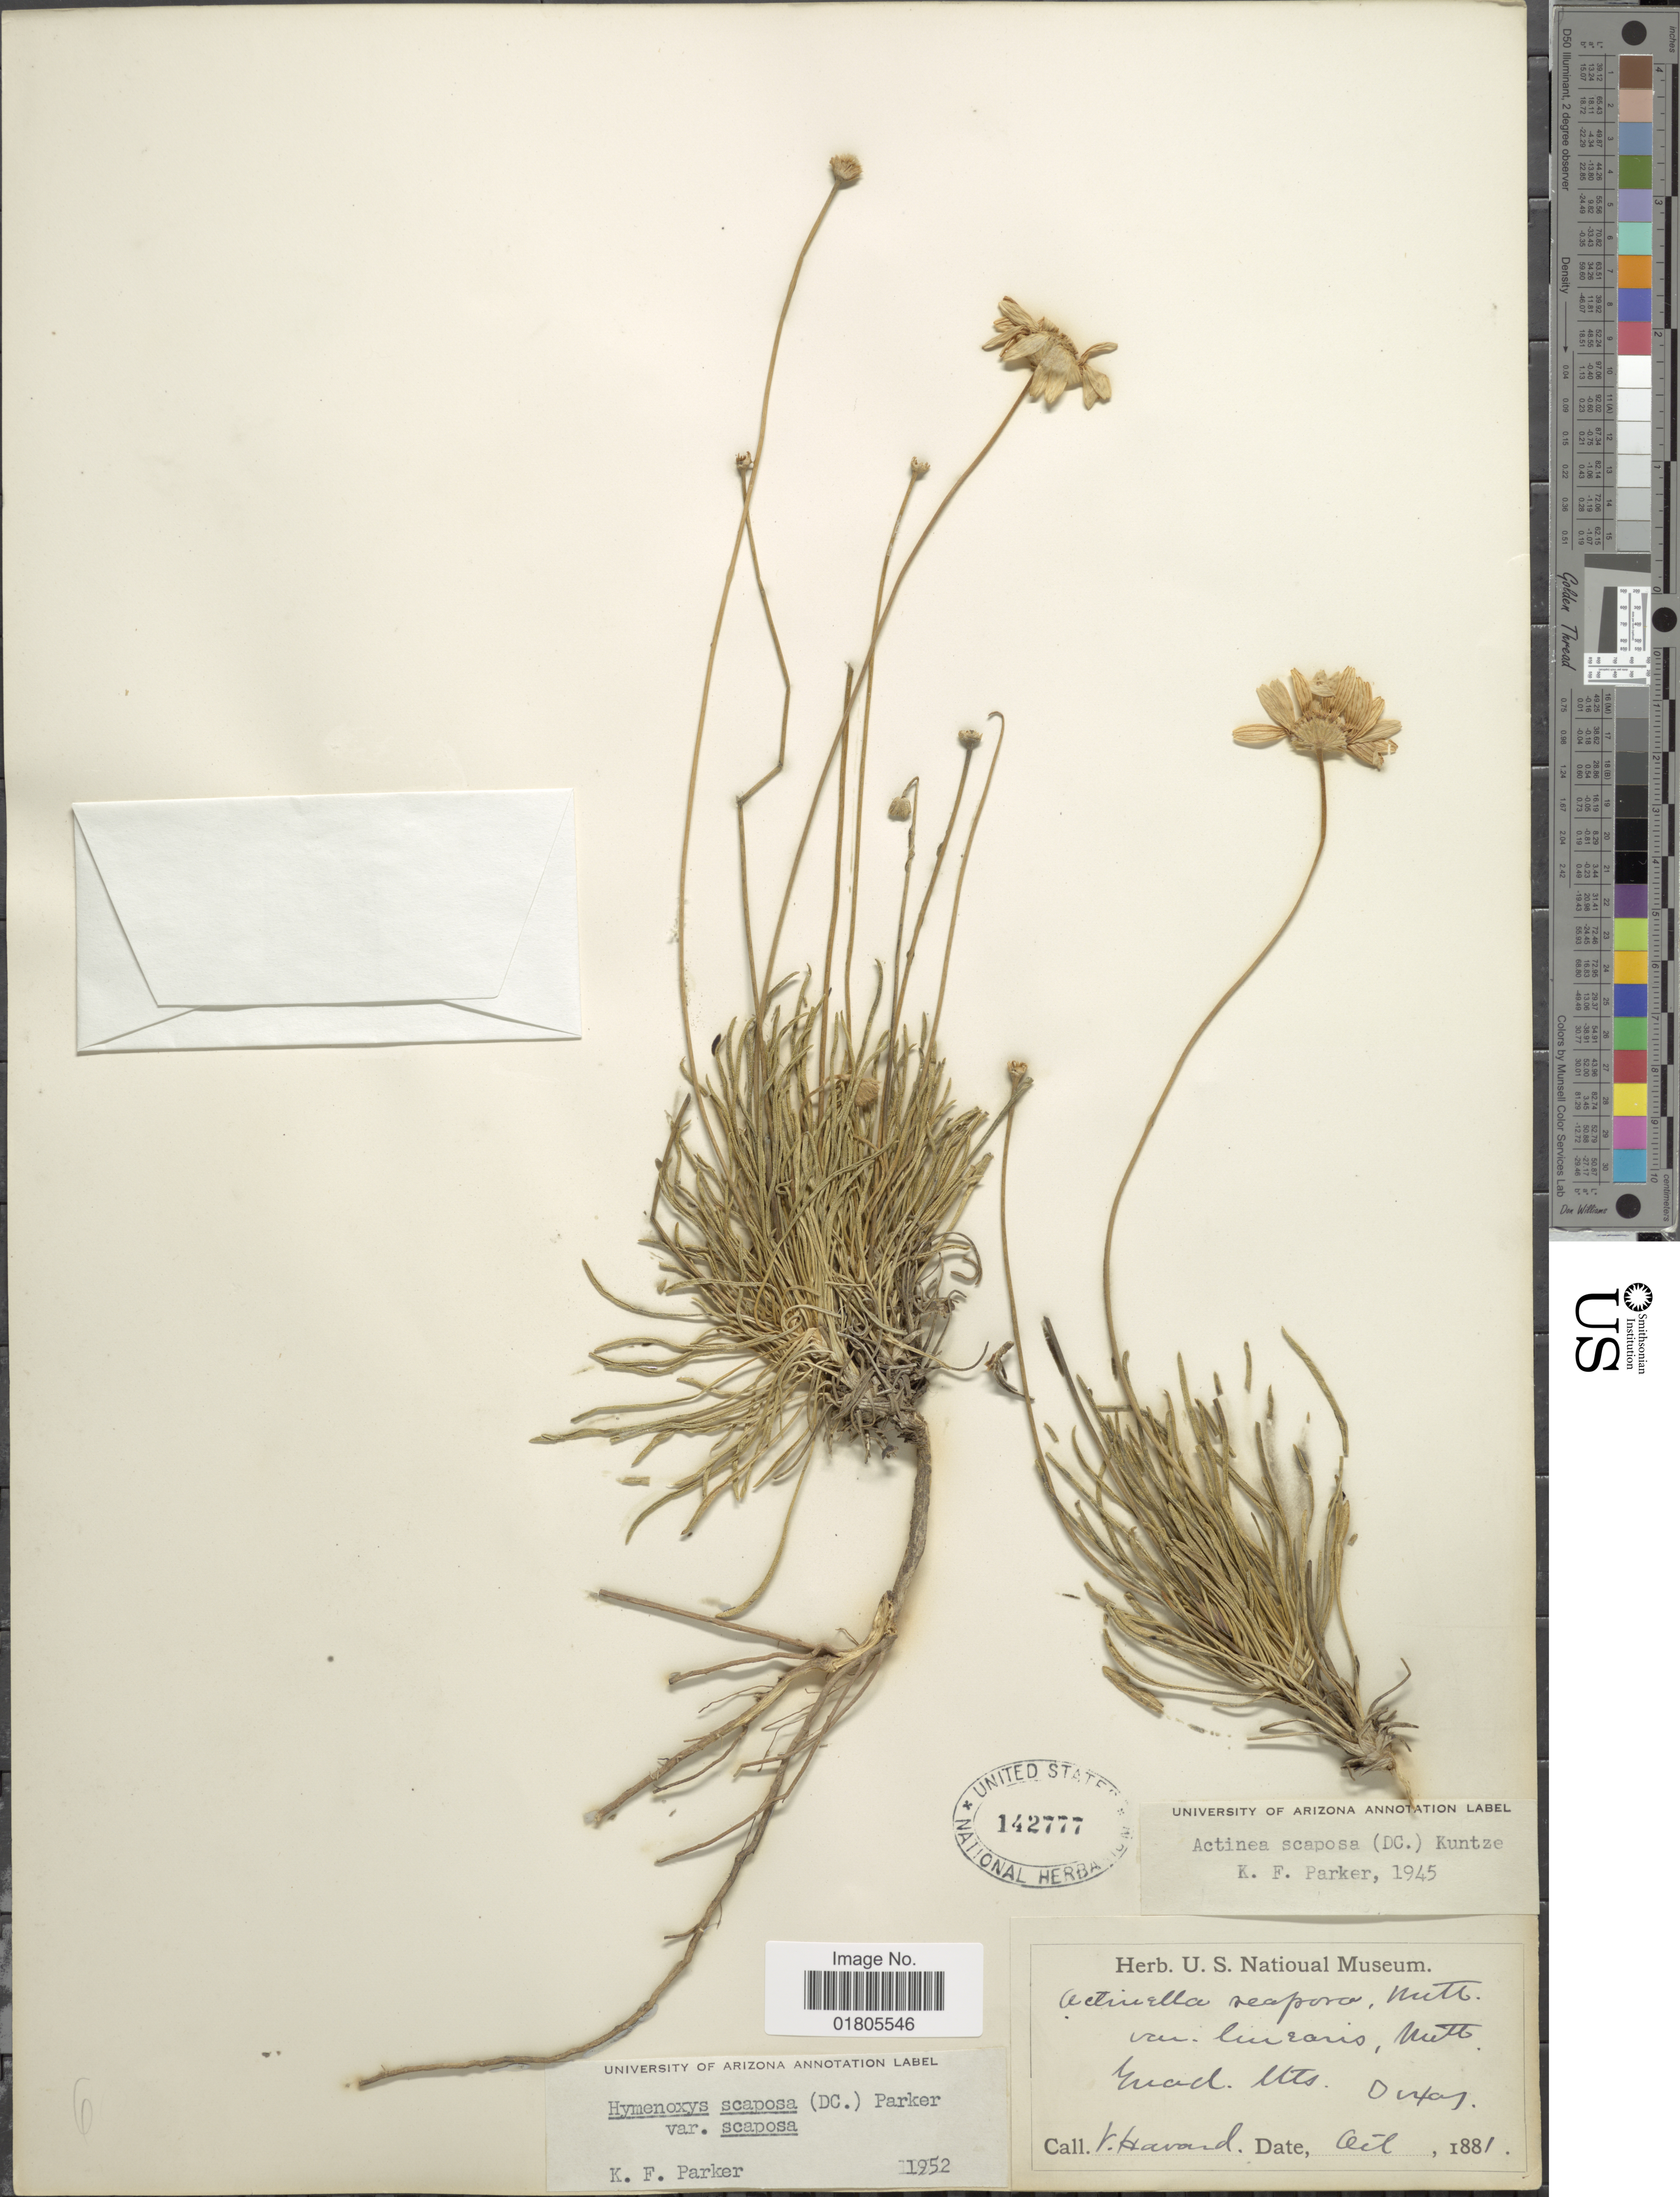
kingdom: Plantae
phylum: Tracheophyta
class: Magnoliopsida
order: Asterales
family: Asteraceae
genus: Actinea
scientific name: Actinea scaposa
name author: (DC.) Kuntze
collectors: V. Havard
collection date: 1881-10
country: United States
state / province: Texas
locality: Guad Mts. [Guadalupe]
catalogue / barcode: US 142777